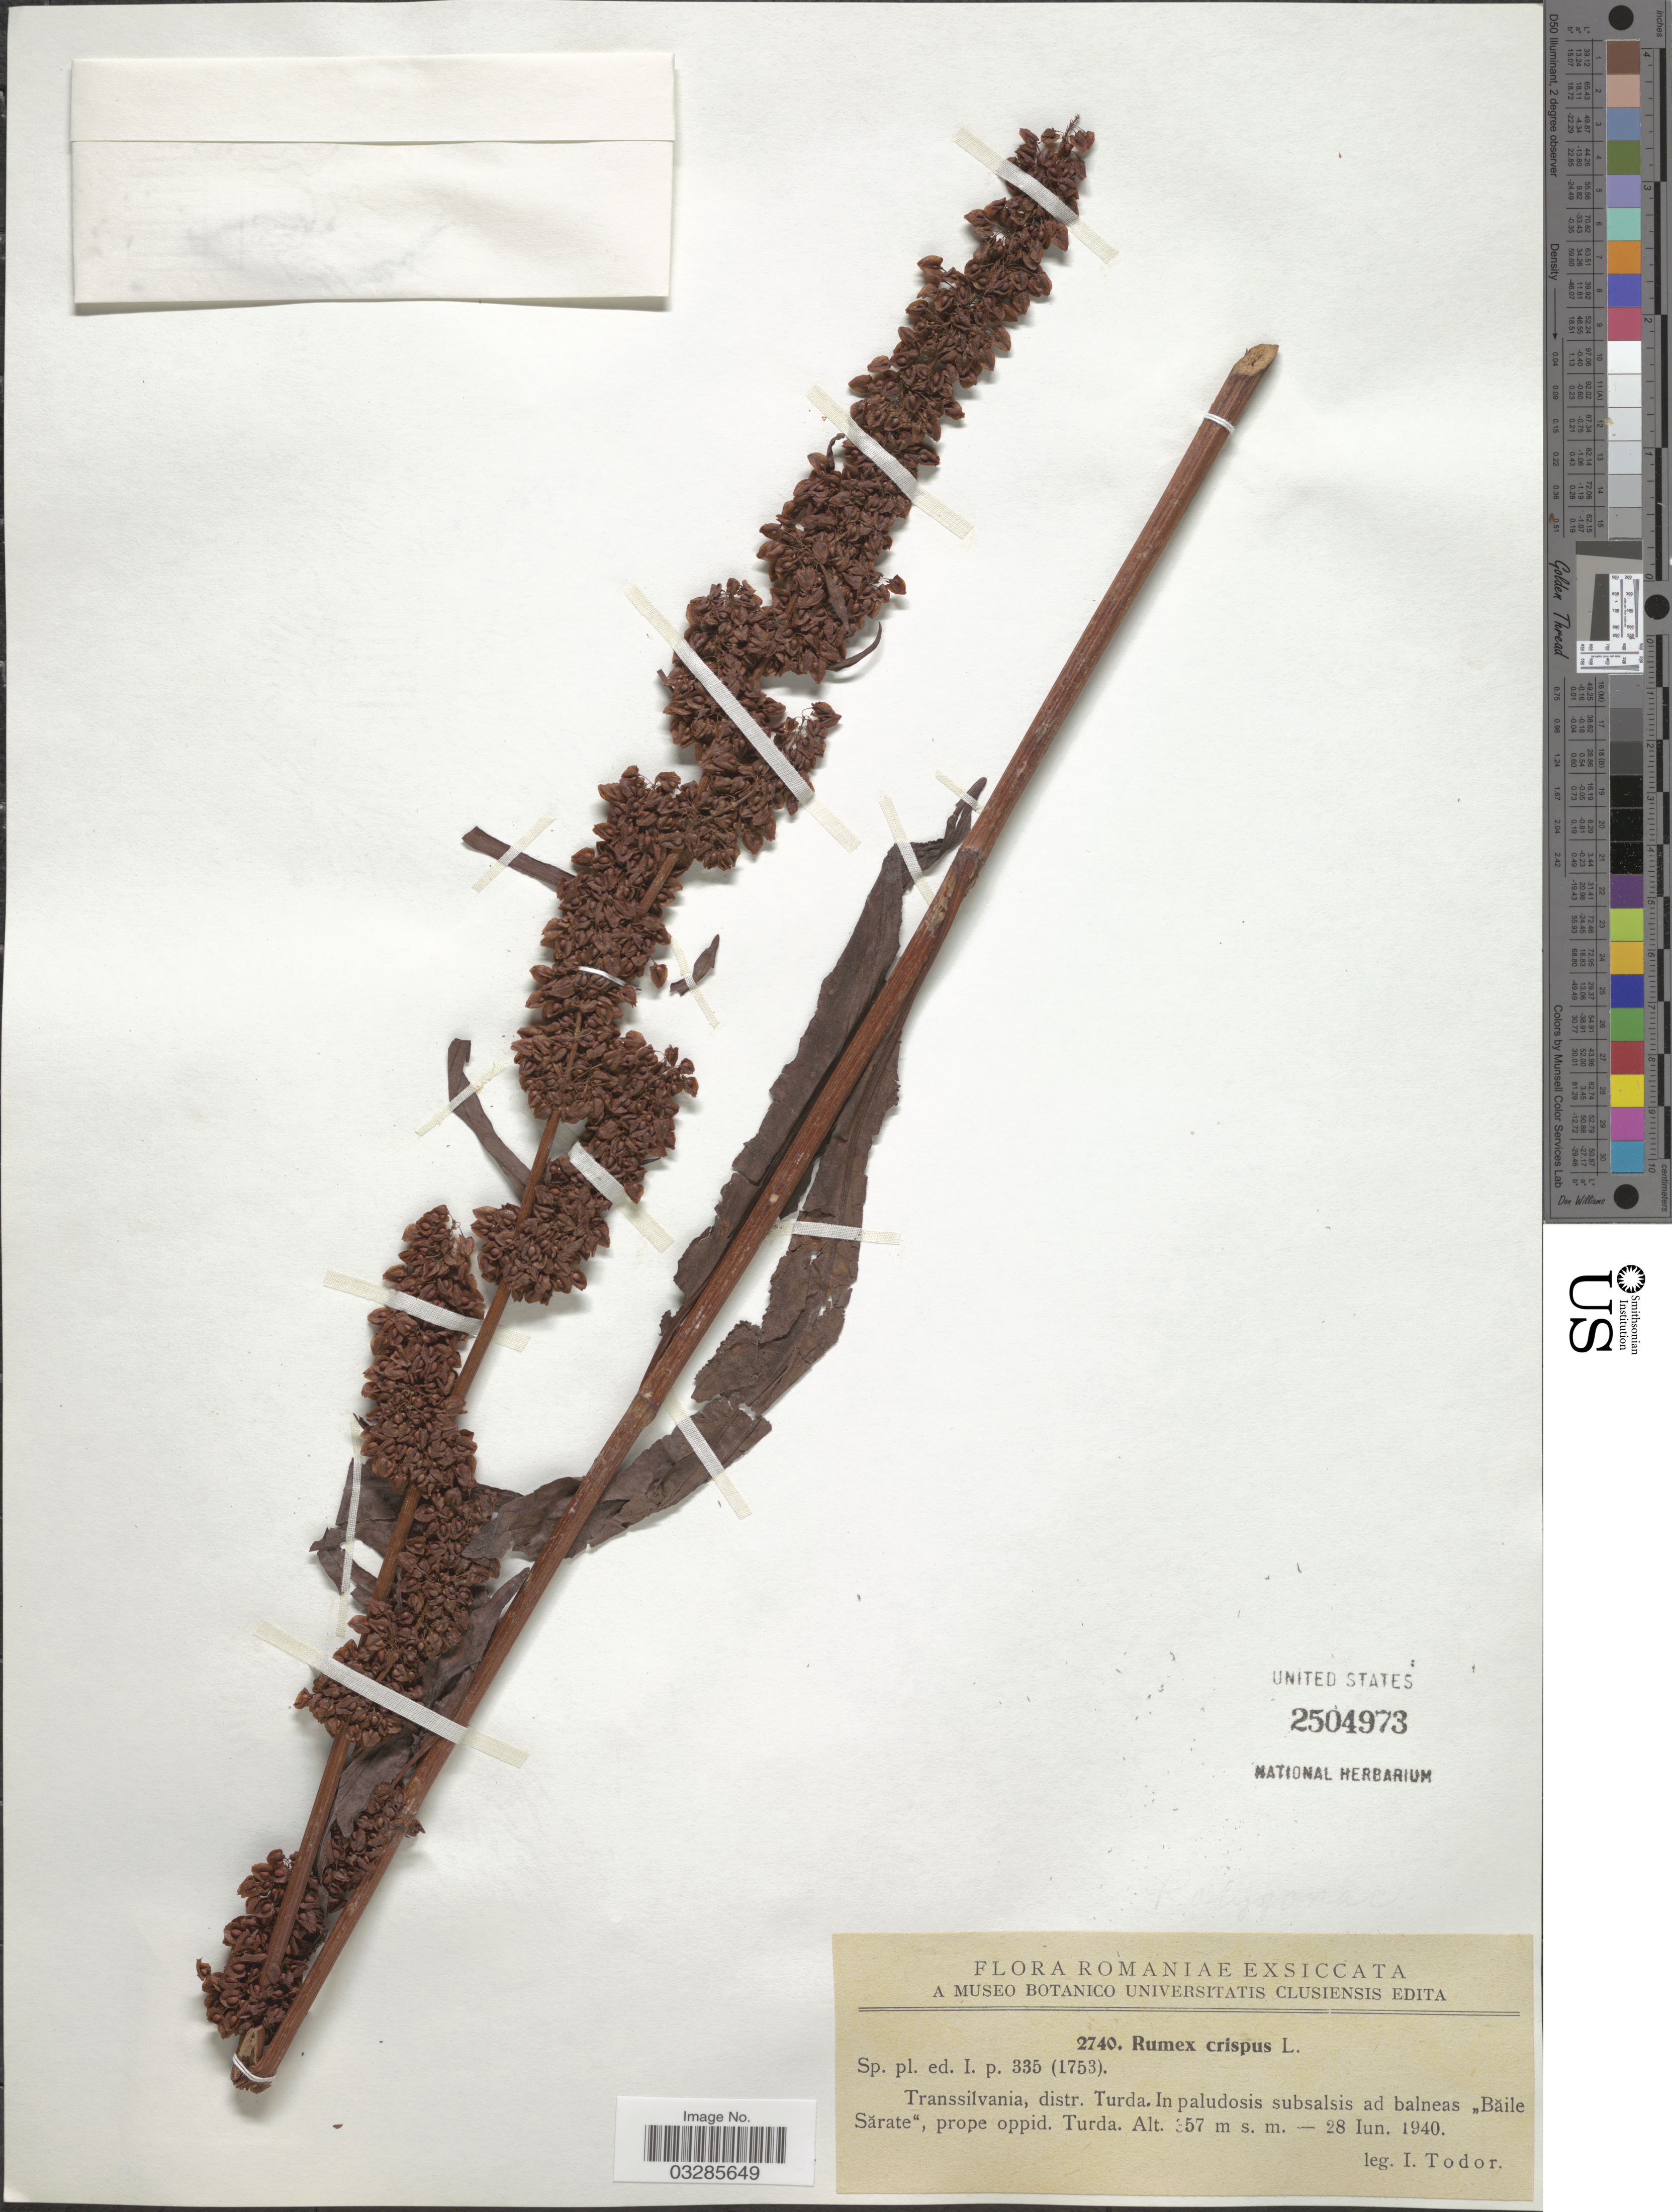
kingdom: Plantae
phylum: Tracheophyta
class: Magnoliopsida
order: Caryophyllales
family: Polygonaceae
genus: Rumex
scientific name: Rumex crispus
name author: L.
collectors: I. Todor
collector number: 2740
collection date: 1940-06-28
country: Romania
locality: Transsilvania, distr. Turda. In paludosis subsalsis ad balneas "Băile Sărate", prope oppid. Turda.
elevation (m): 357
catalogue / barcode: US 2504973